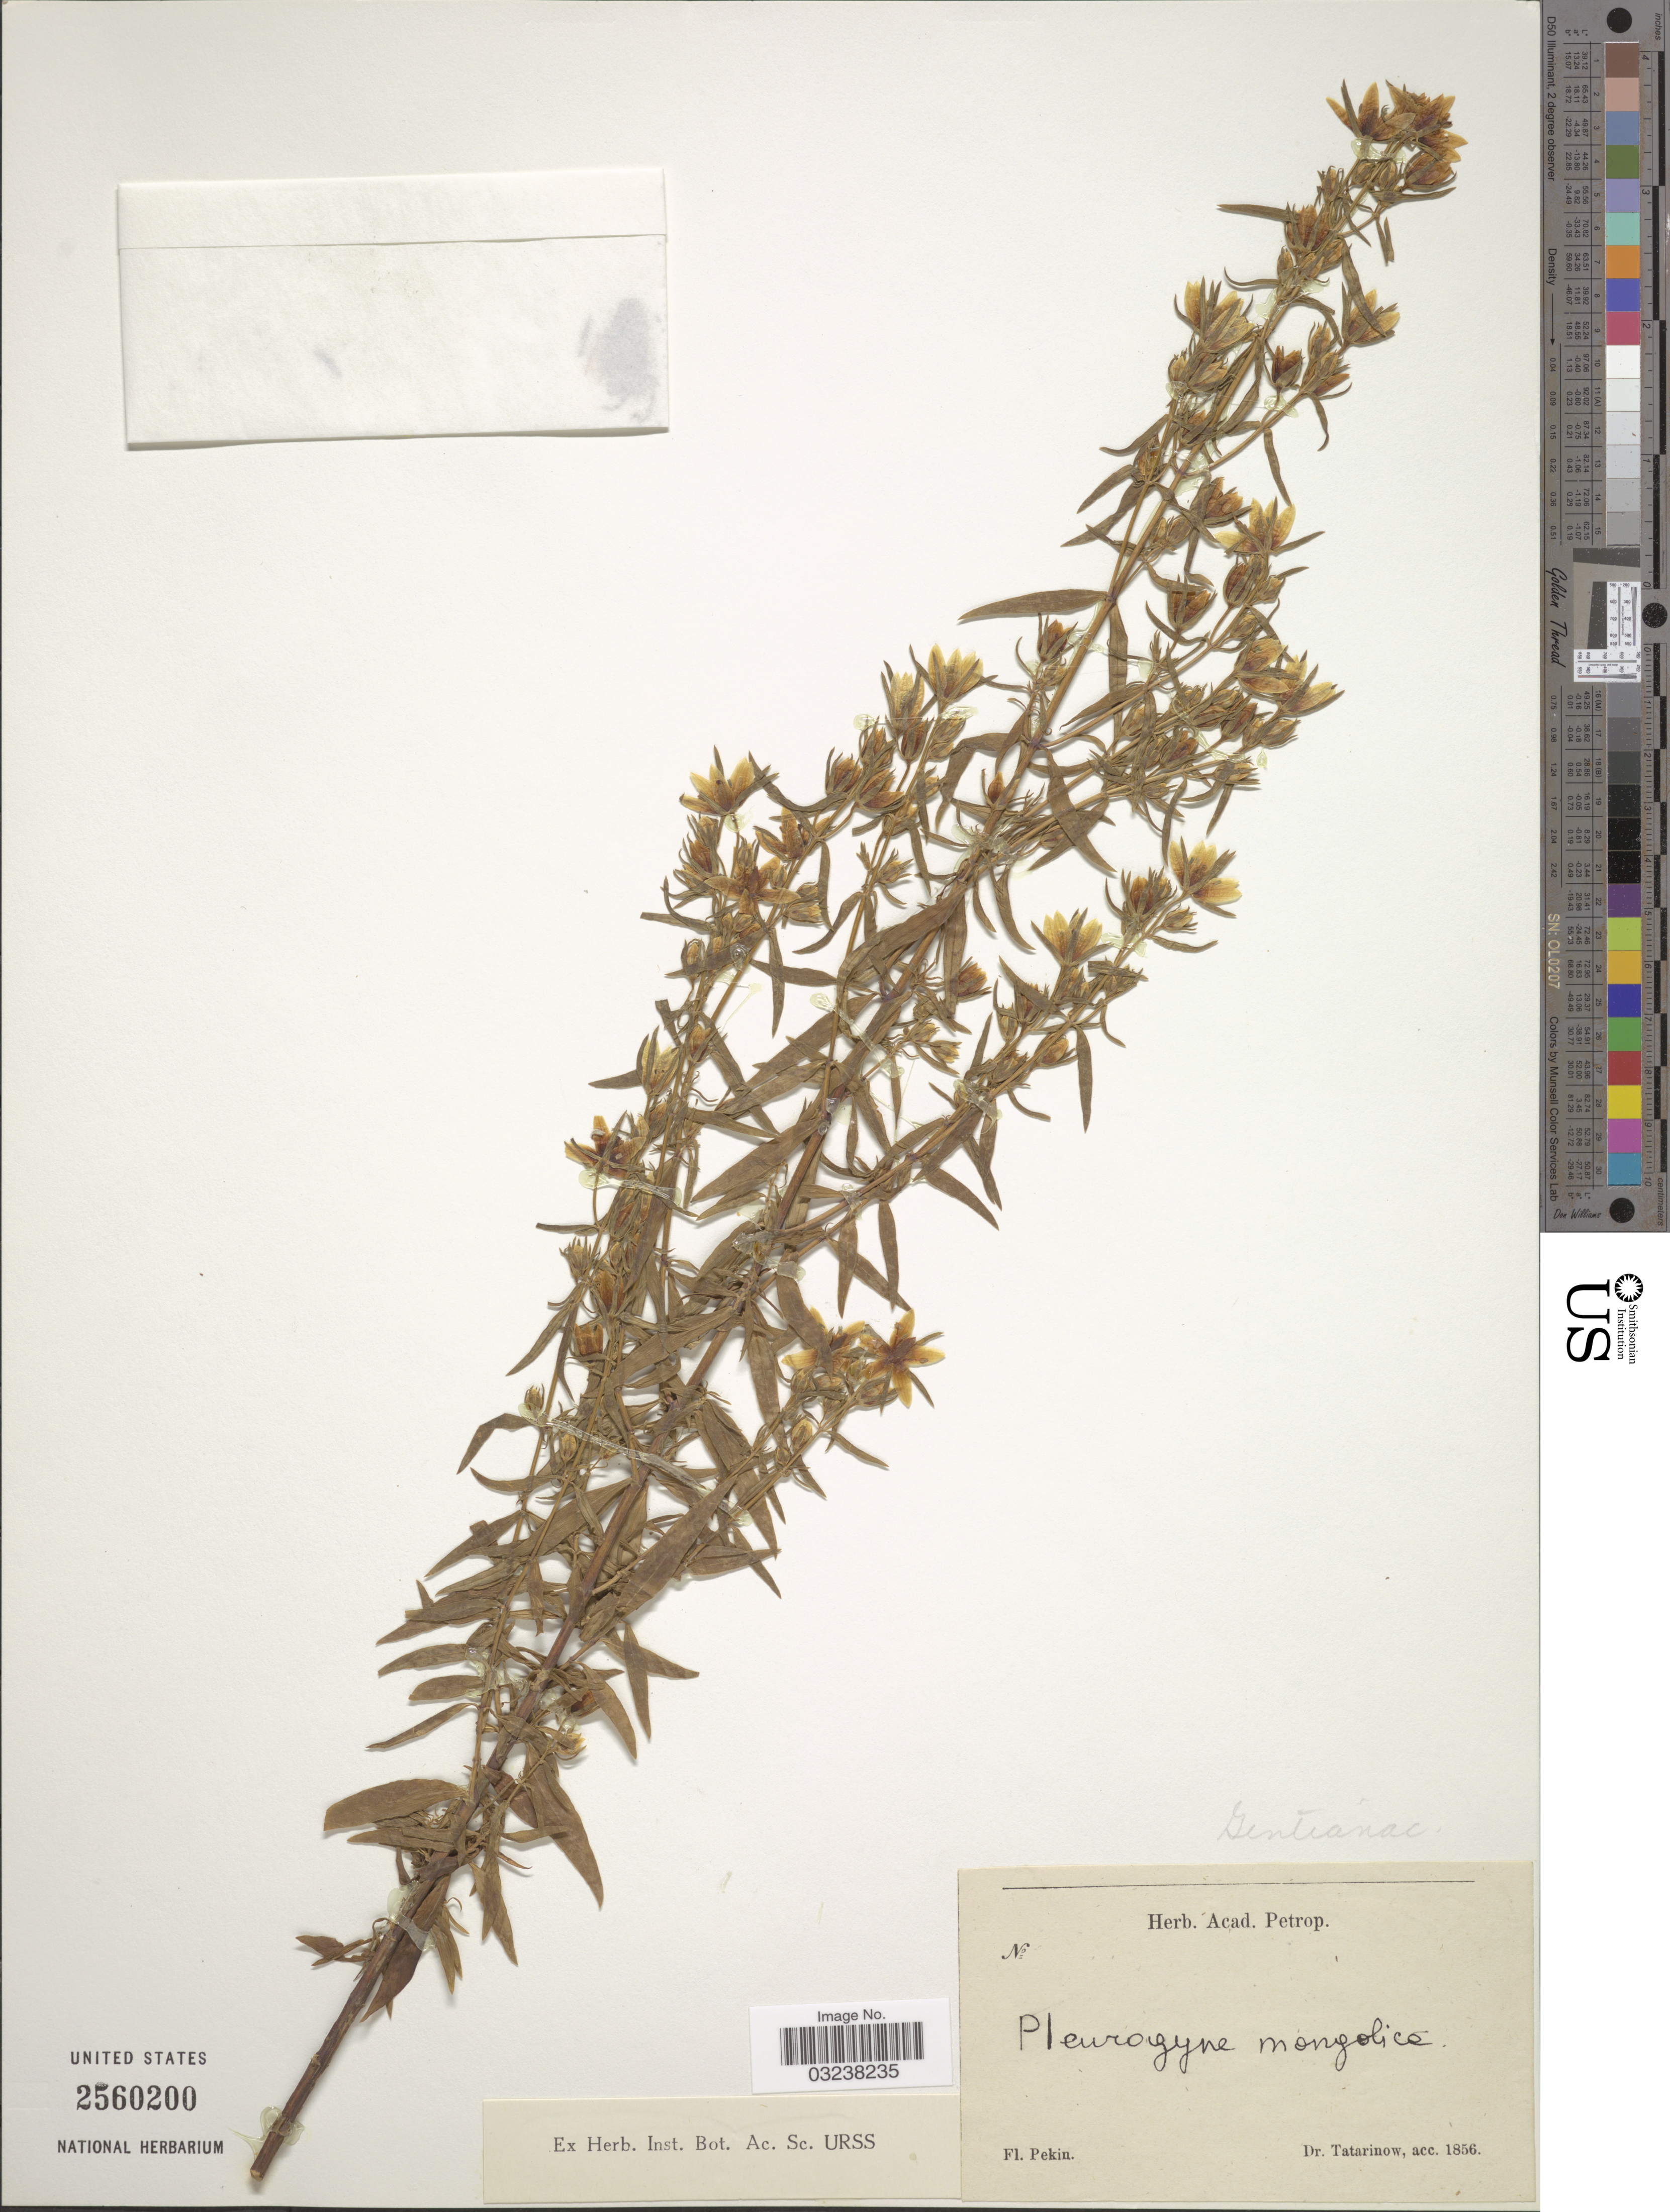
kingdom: Plantae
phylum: Tracheophyta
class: Magnoliopsida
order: Gentianales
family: Gentianaceae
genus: Pleurogyne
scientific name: Pleurogyne mongolica ined.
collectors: -. Tatarinow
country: China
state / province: Beijing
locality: Pekin.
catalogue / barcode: US 2560200